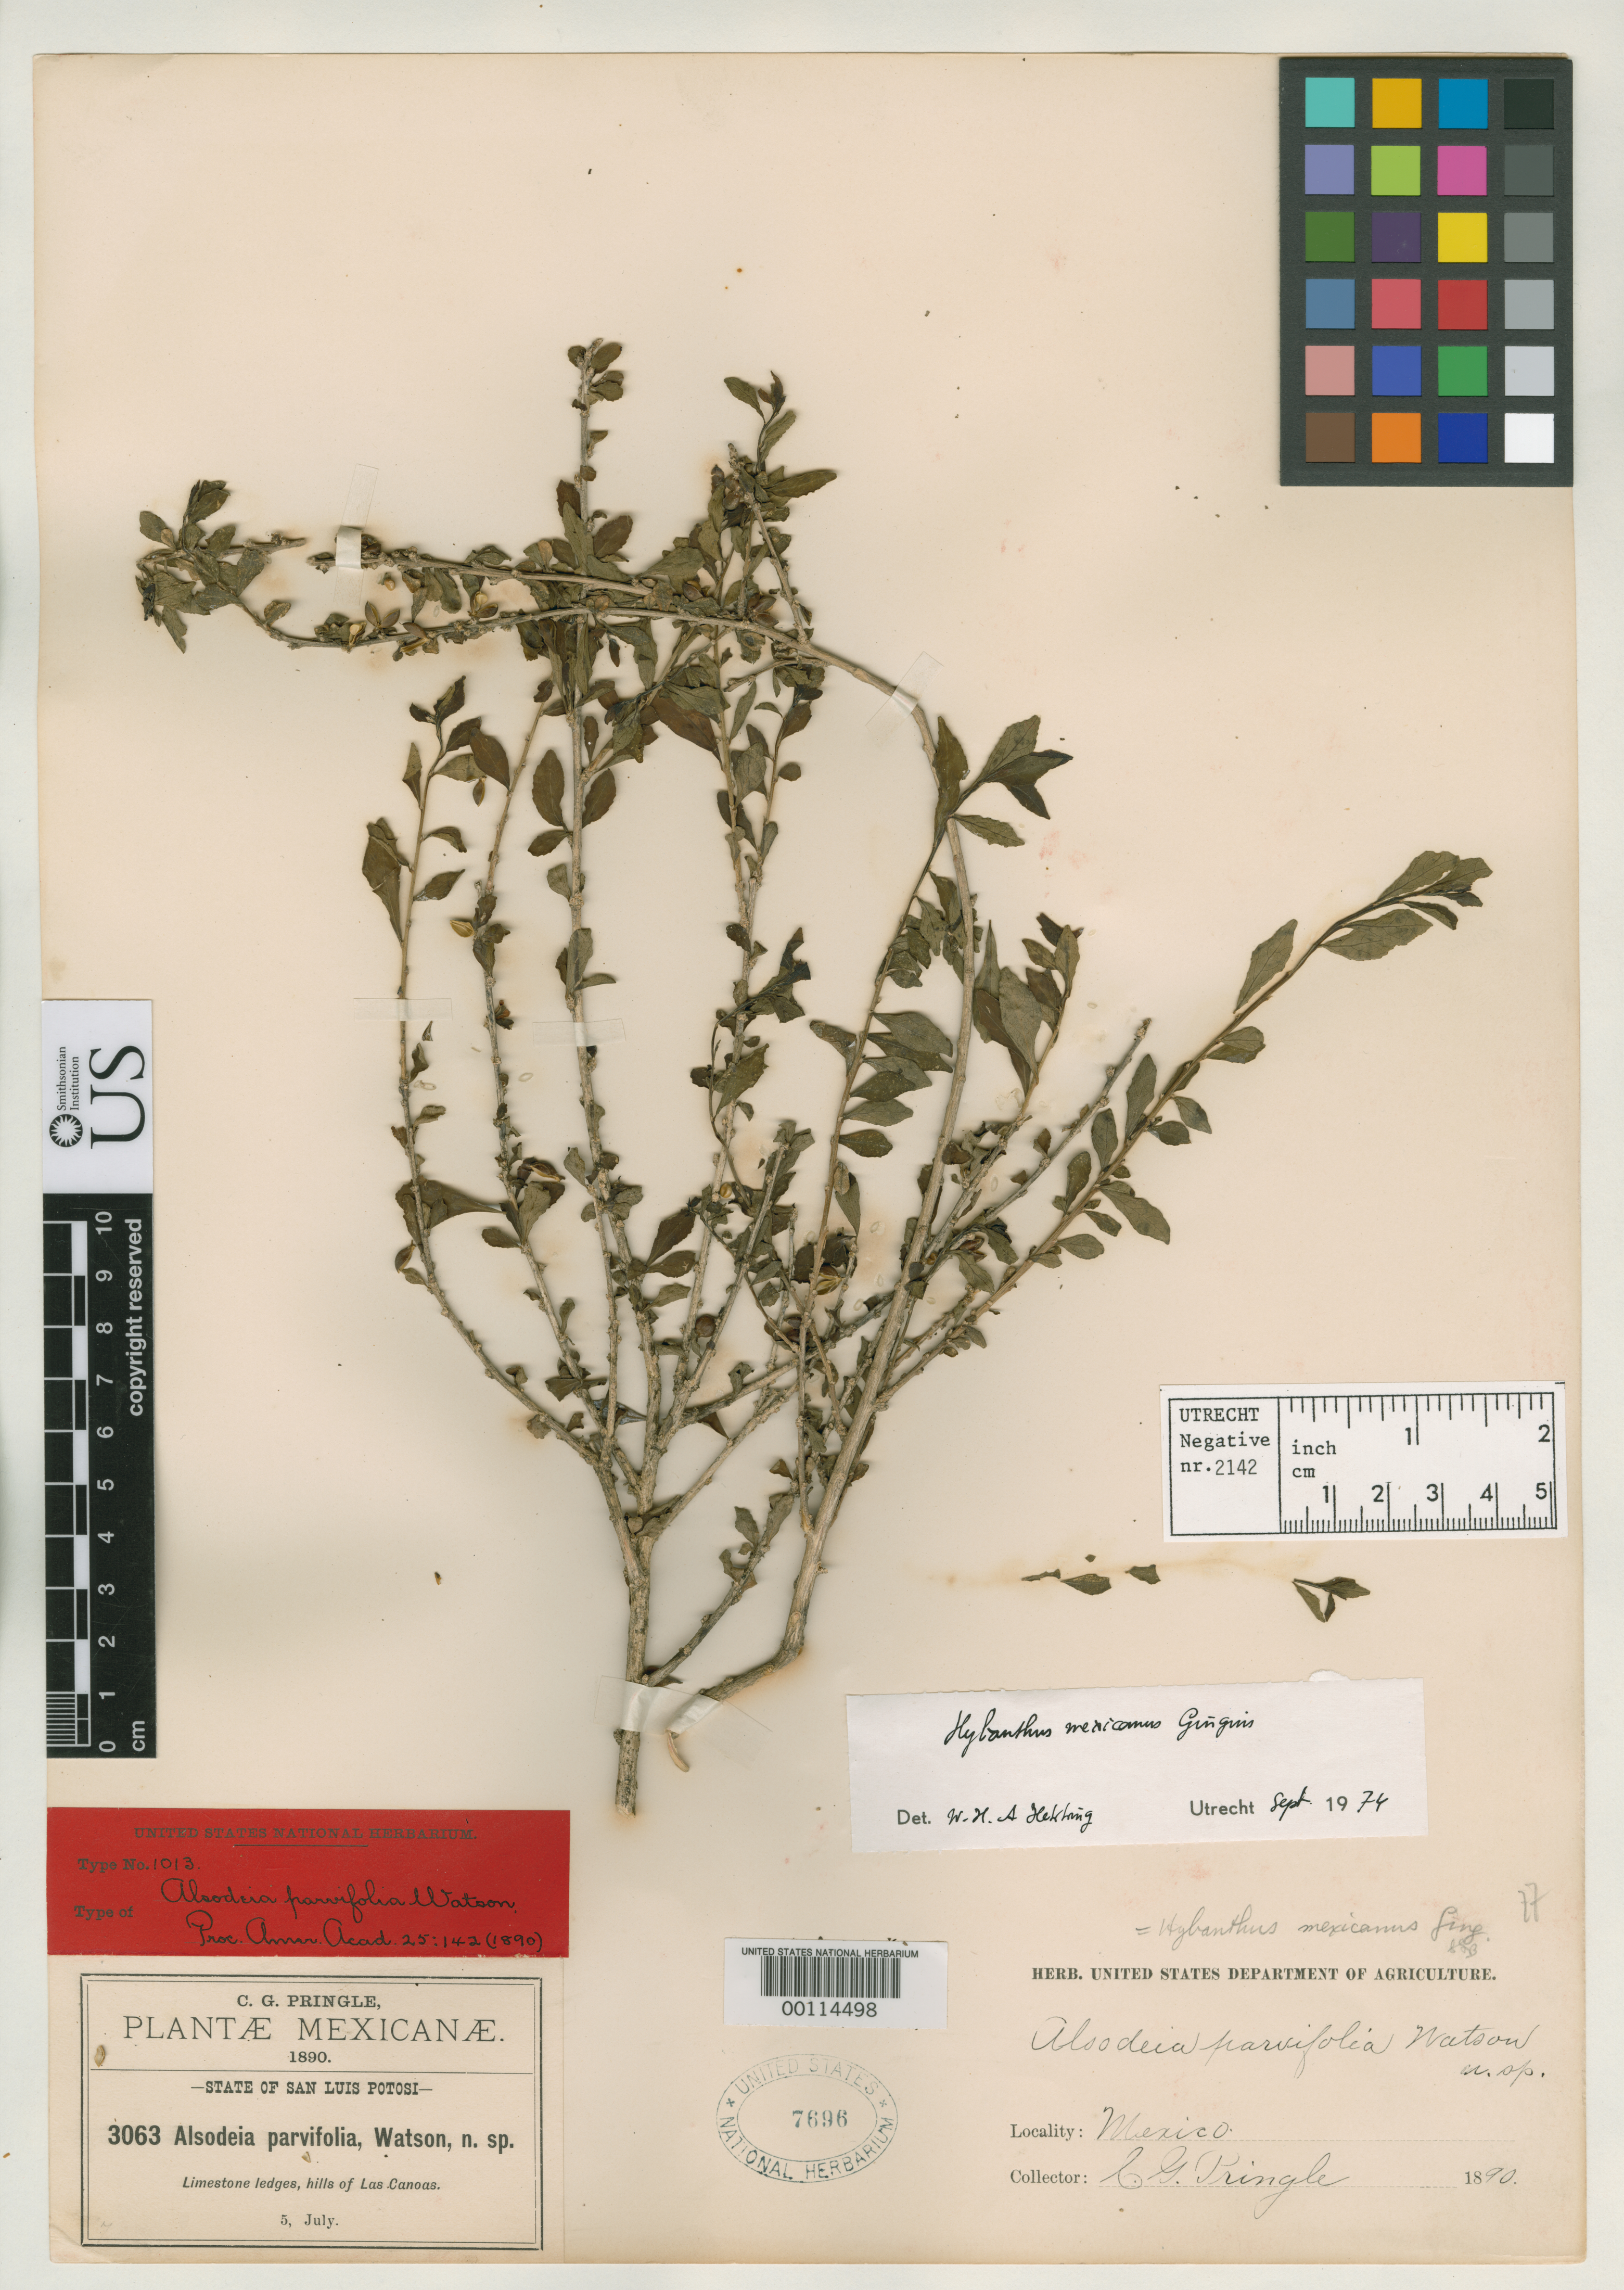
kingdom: Plantae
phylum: Tracheophyta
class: Magnoliopsida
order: Malpighiales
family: Violaceae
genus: Alsodeia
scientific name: Alsodeia parvifolia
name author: S. Watson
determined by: Hekking, W. H. A.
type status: Isolectotype; Type Collection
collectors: C. G. Pringle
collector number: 3063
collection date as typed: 1890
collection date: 1890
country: Mexico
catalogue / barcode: US 7696